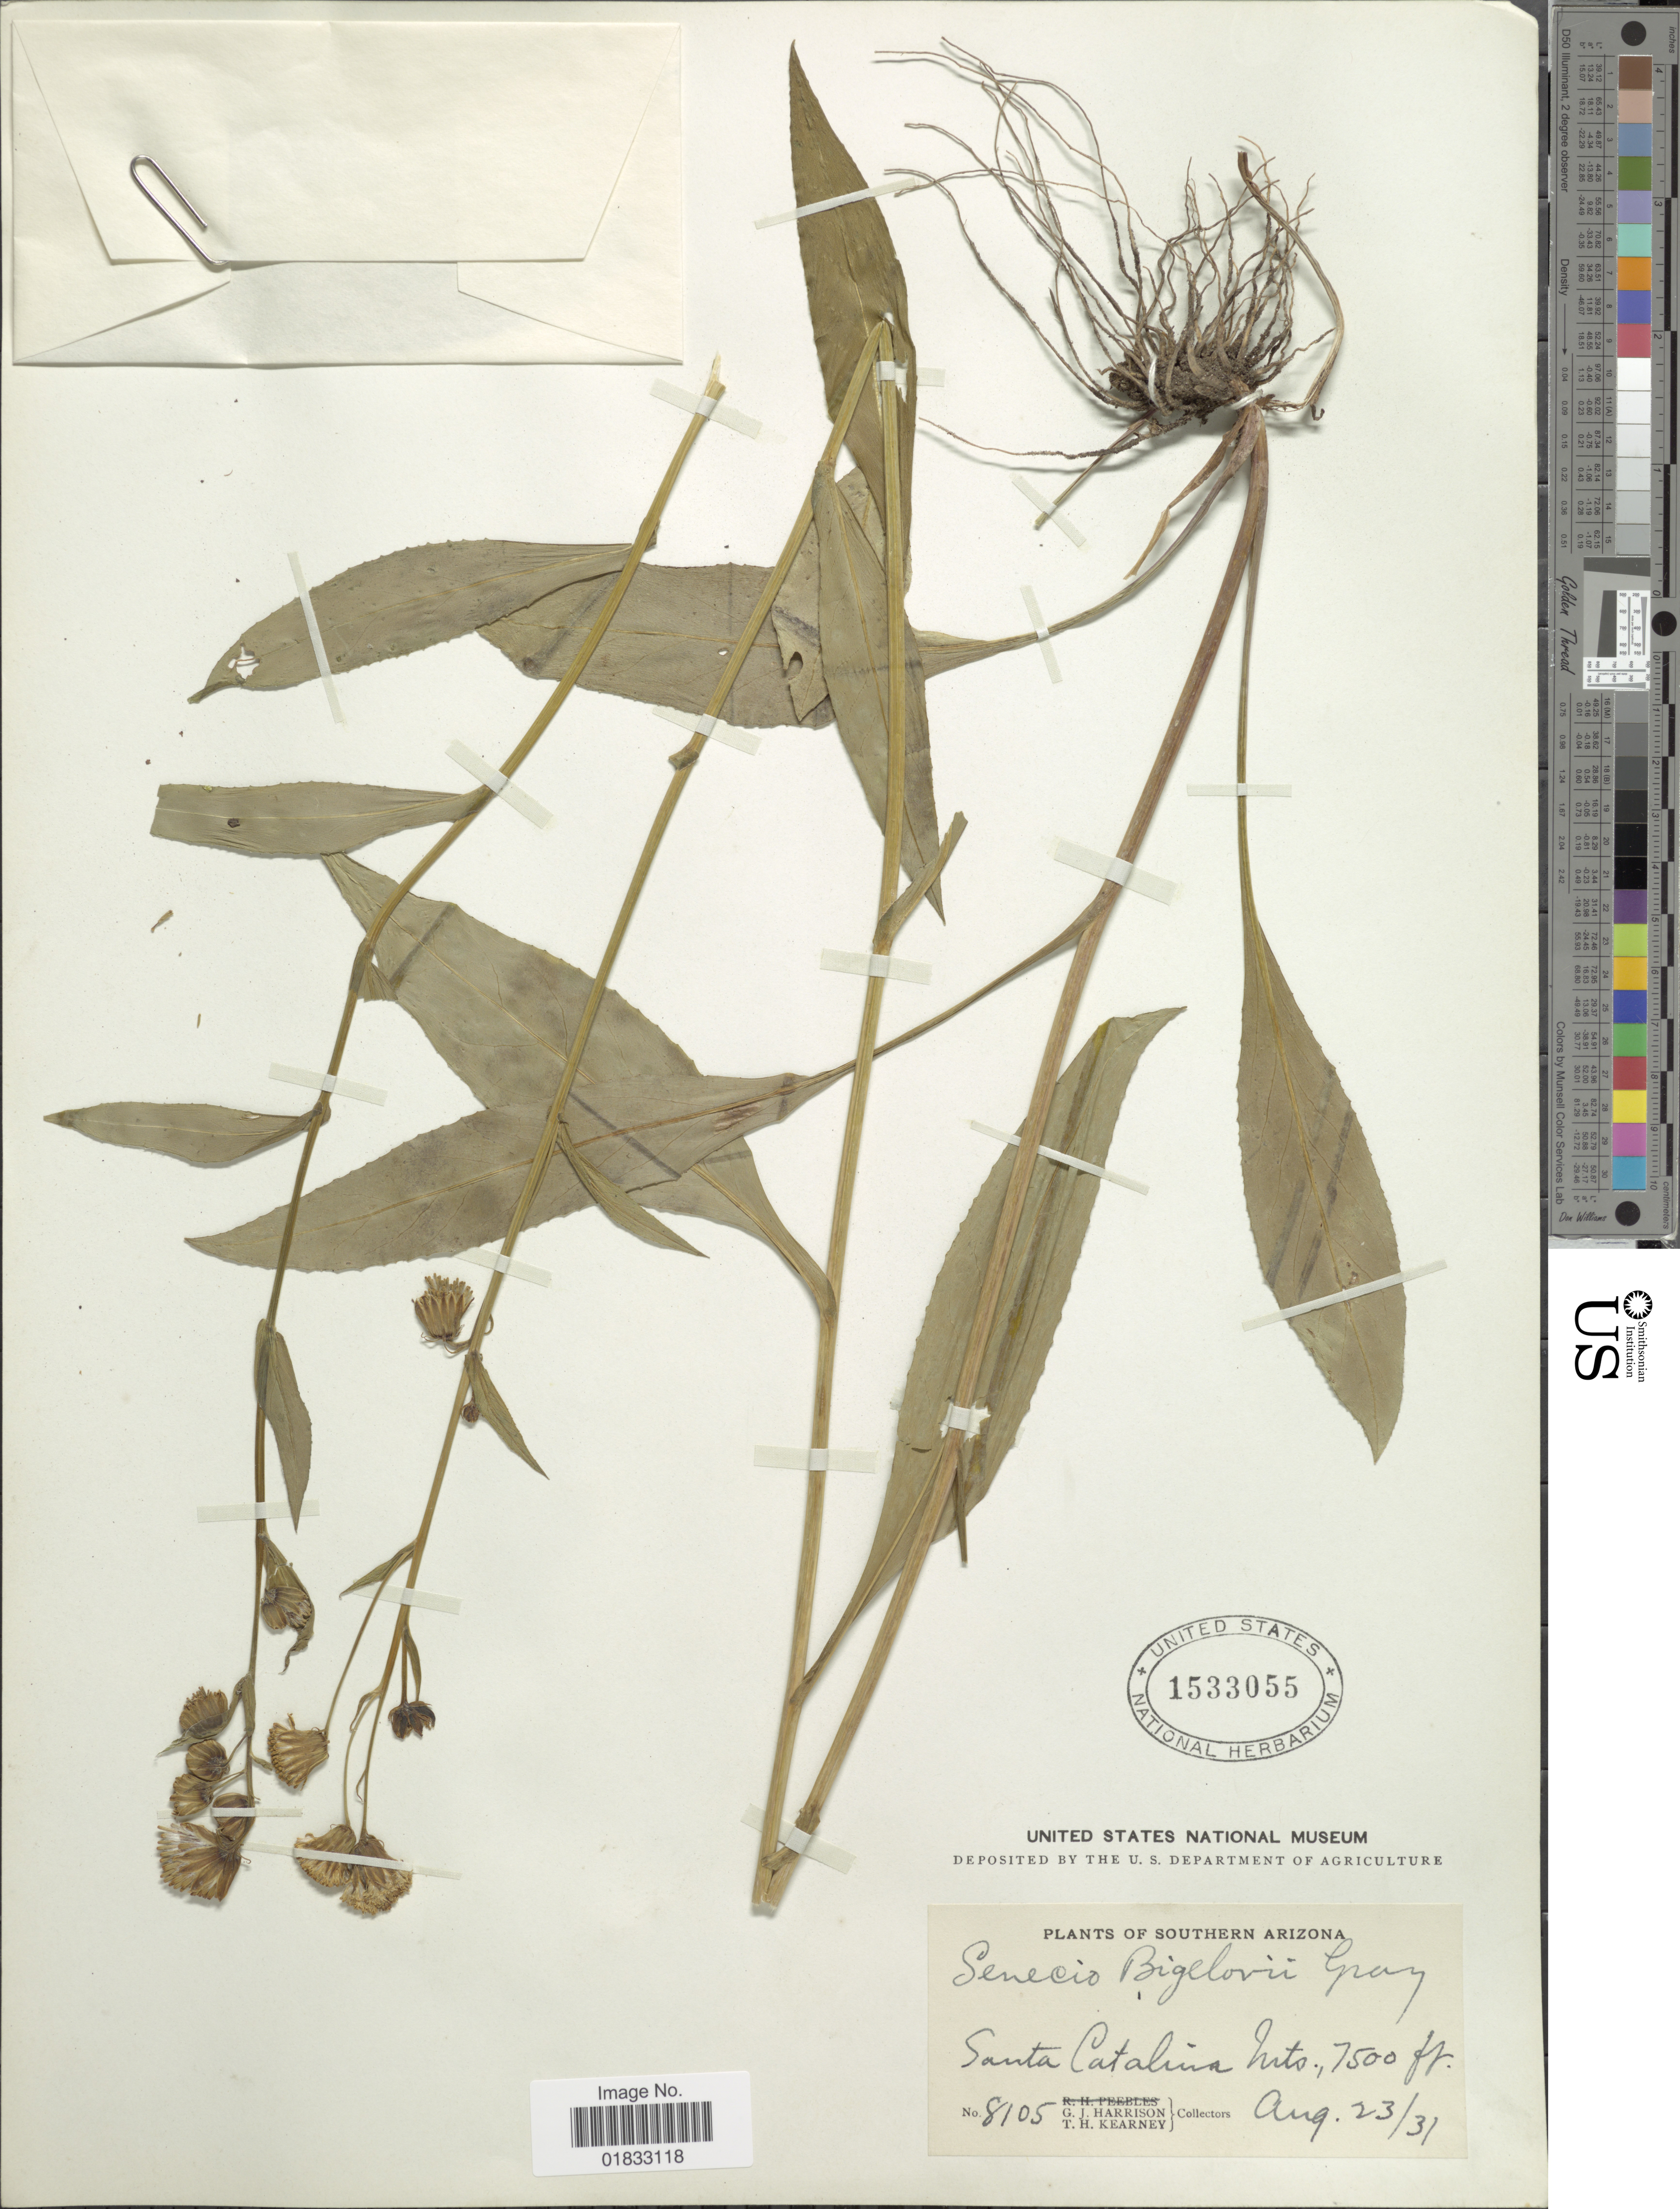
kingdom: Plantae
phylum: Tracheophyta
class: Magnoliopsida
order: Asterales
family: Asteraceae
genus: Senecio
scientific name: Senecio bigelovii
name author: A. Gray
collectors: G. J. Harrison & T. H. Kearney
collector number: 8105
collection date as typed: Transcribed d/m/y: 23/8/31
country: United States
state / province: Arizona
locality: Southern Arizona, Santa Catalina Mts.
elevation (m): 2286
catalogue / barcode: US 1533055